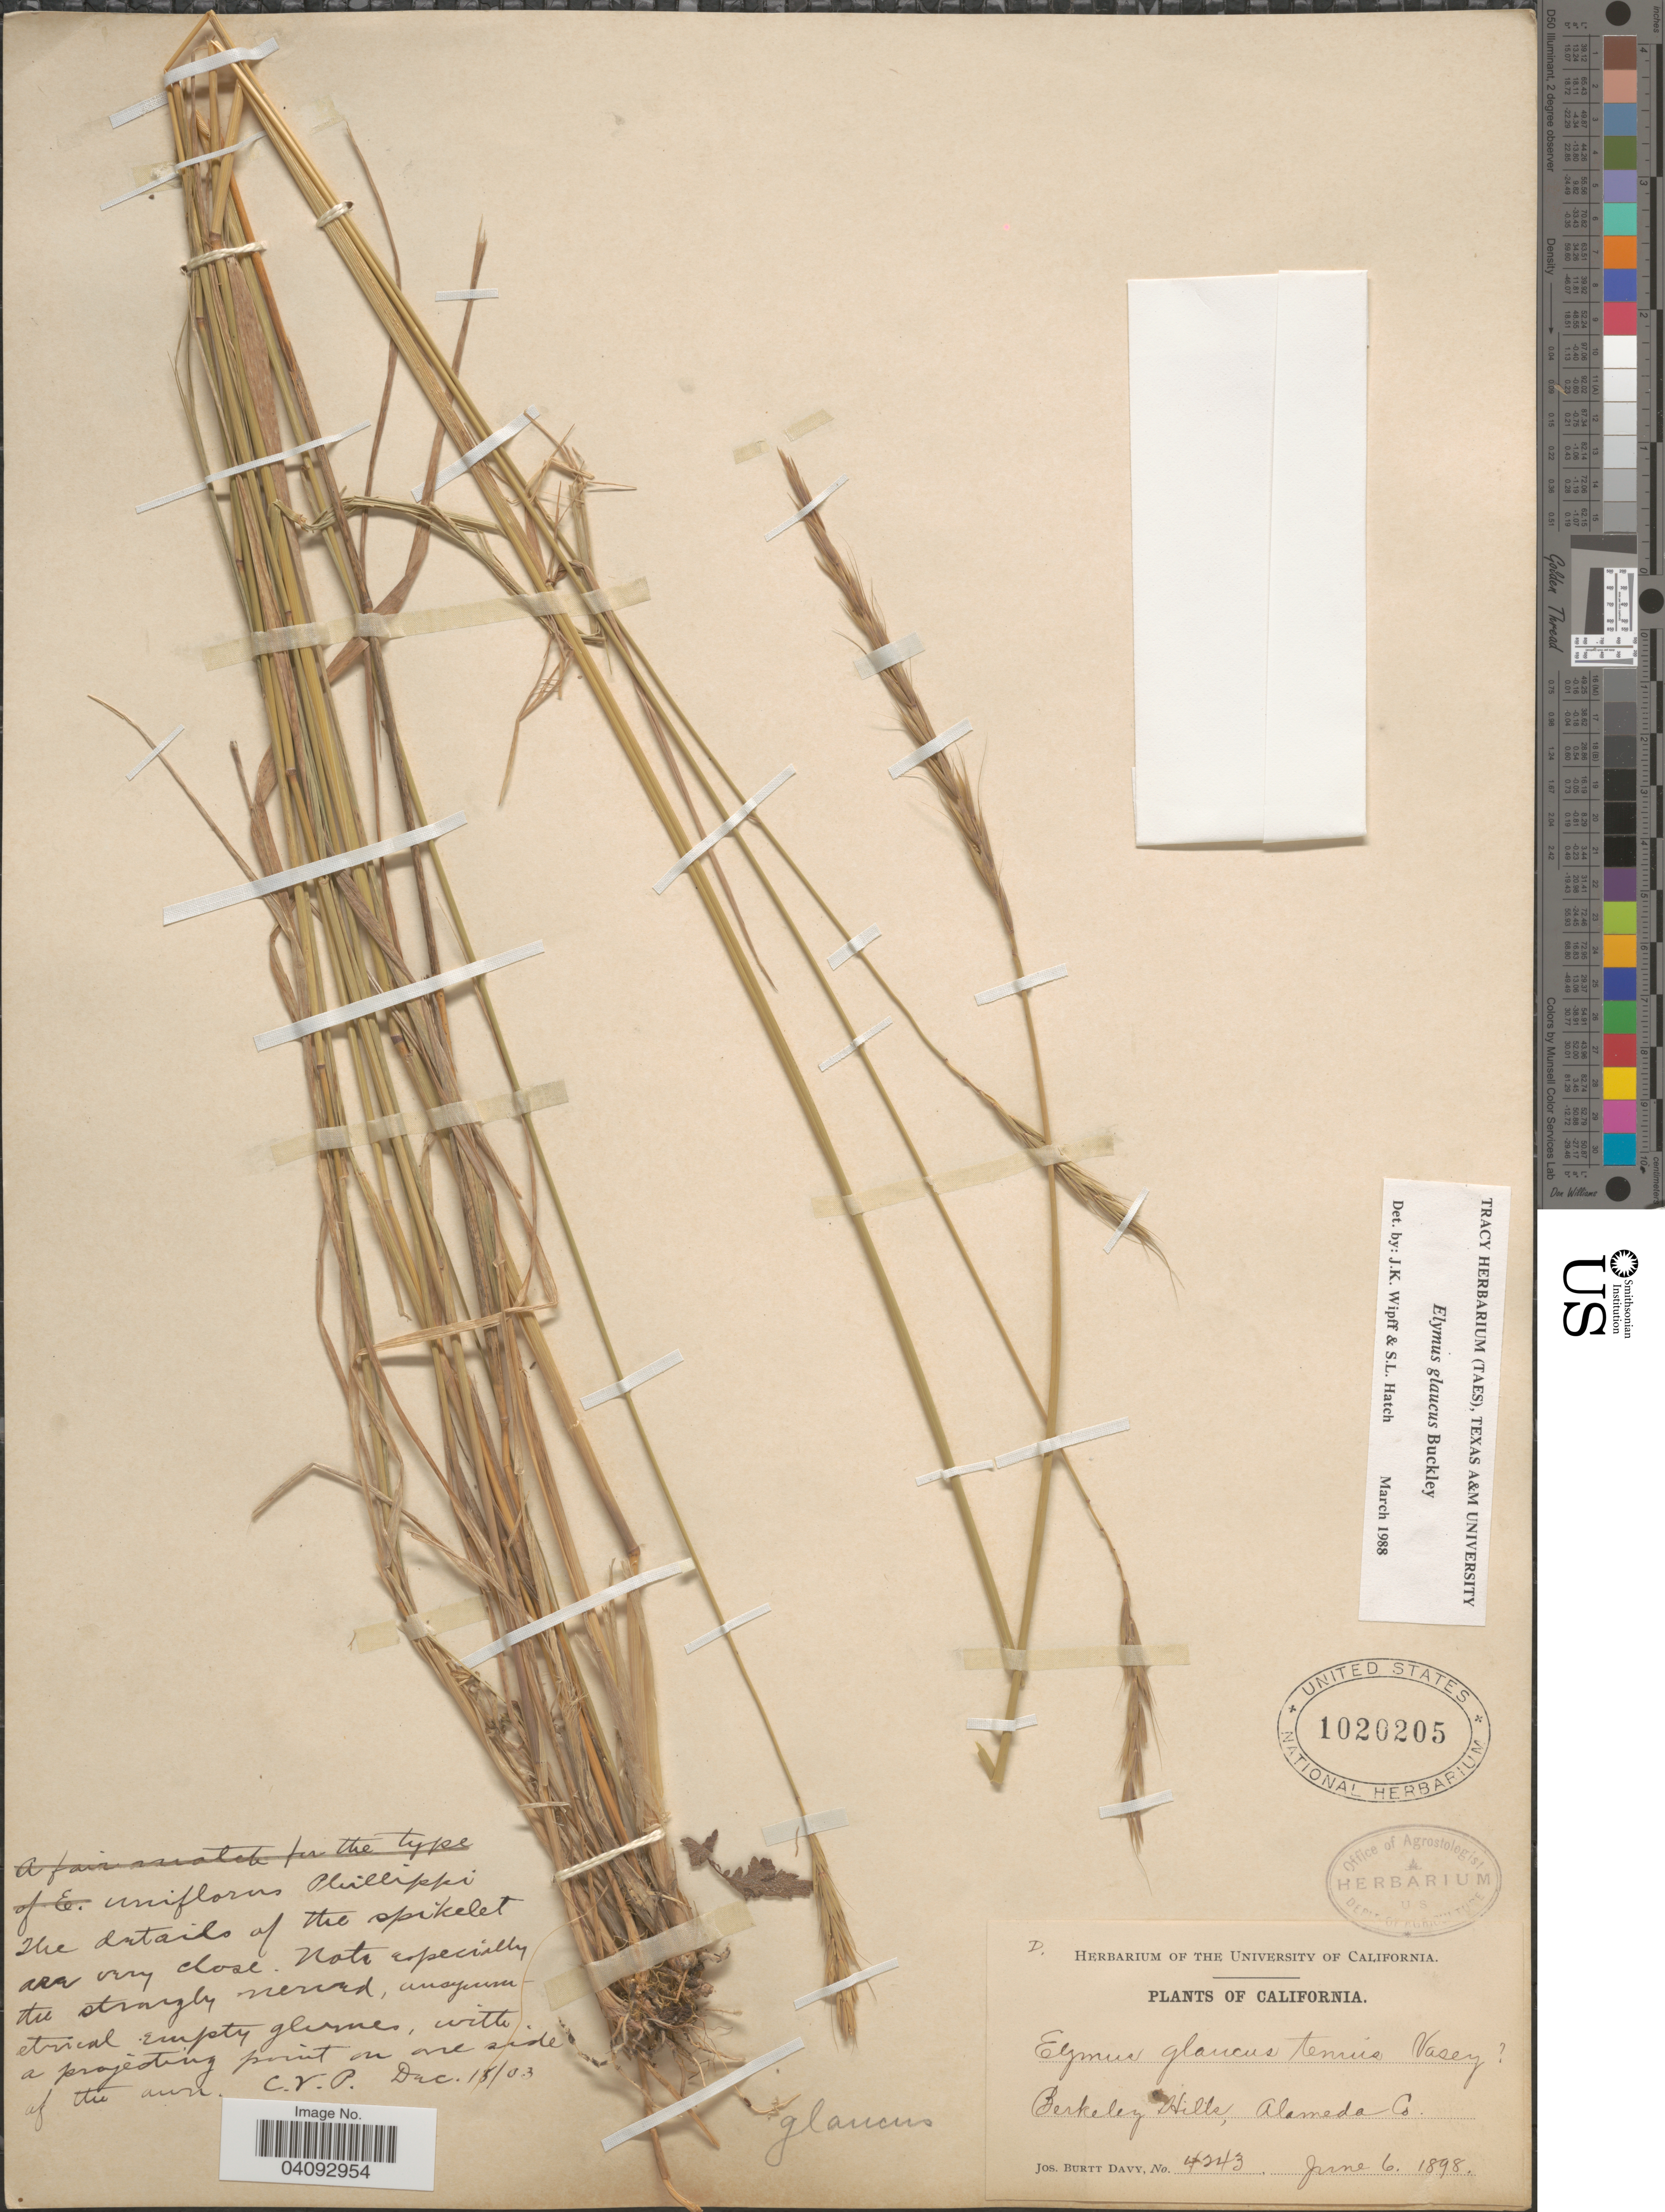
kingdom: Plantae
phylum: Tracheophyta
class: Liliopsida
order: Poales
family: Poaceae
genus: Elymus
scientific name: Elymus glaucus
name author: Buckley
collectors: J. Burtt Davy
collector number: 4243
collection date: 1898-06-06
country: United States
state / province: California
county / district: Alameda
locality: Berkeley Hills, Alameda Co.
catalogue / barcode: US 1020205